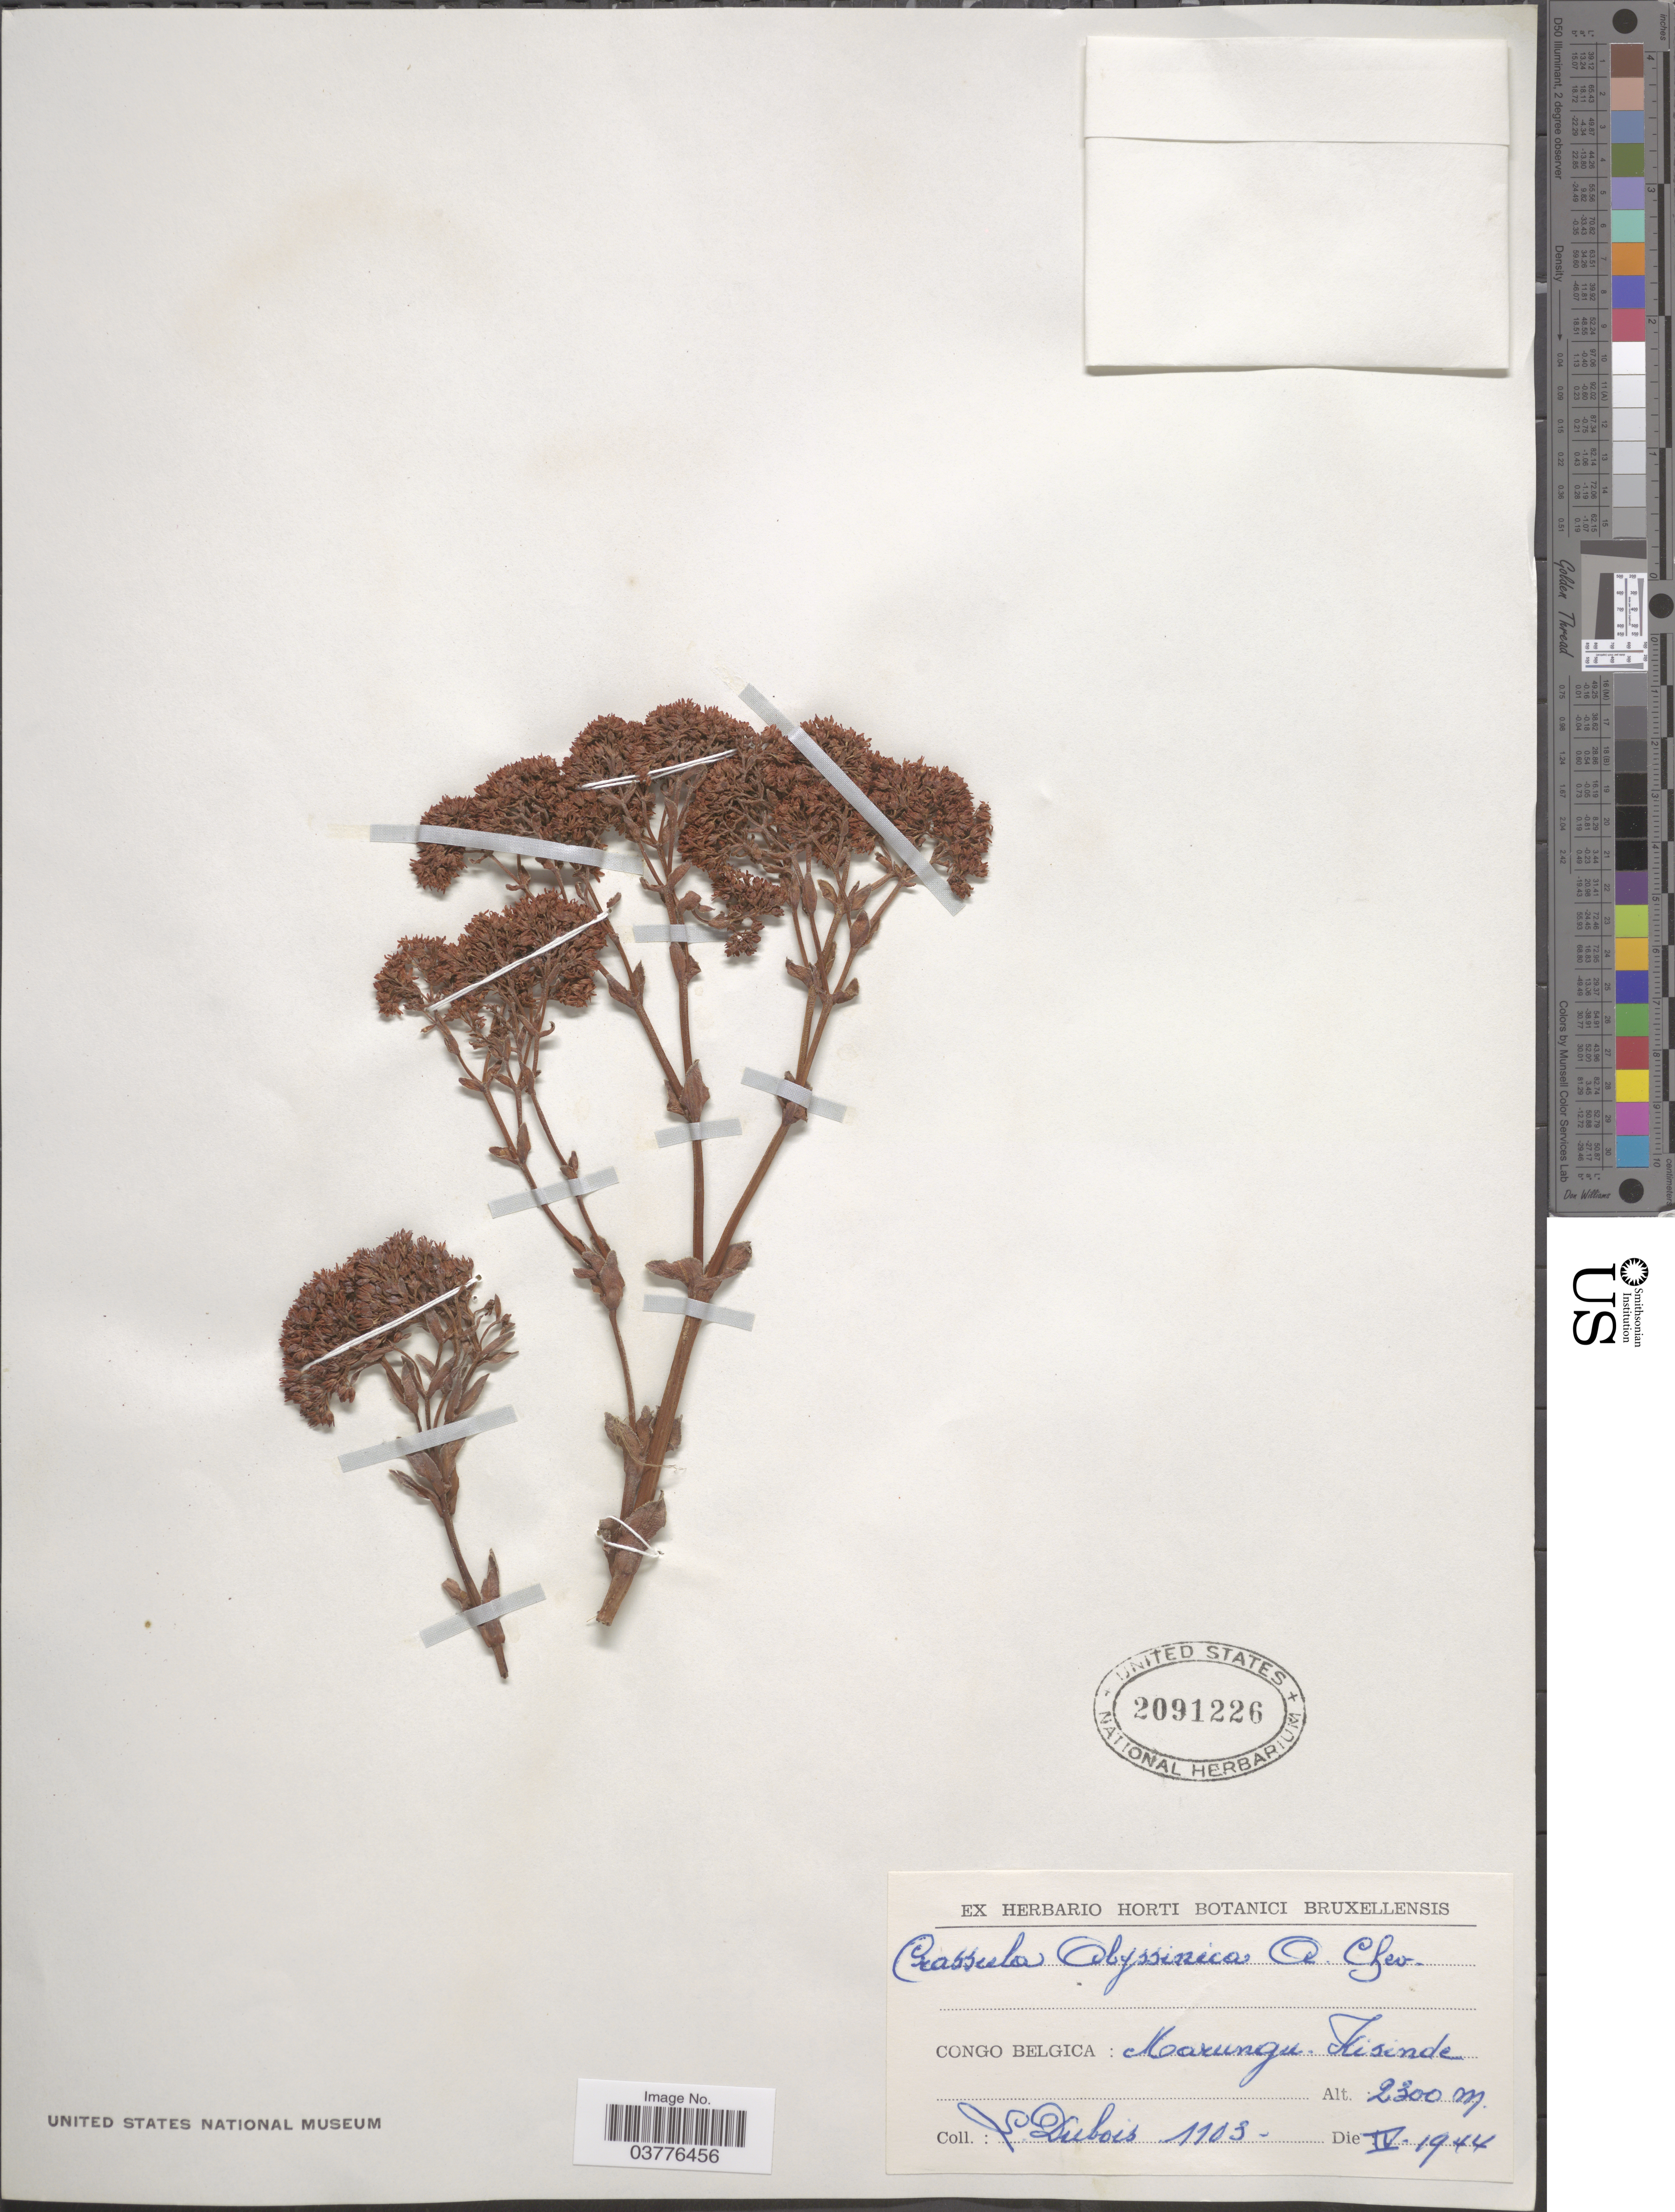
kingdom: Plantae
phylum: Tracheophyta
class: Magnoliopsida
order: Saxifragales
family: Crassulaceae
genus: Crassula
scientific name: Crassula abyssinica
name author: A. Rich.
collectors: L. Dubois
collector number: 1103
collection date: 1944-04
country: Congo, Democratic Republic of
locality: Congo Belgica: Marungu. Kisinde.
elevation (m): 2300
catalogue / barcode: US 2091226